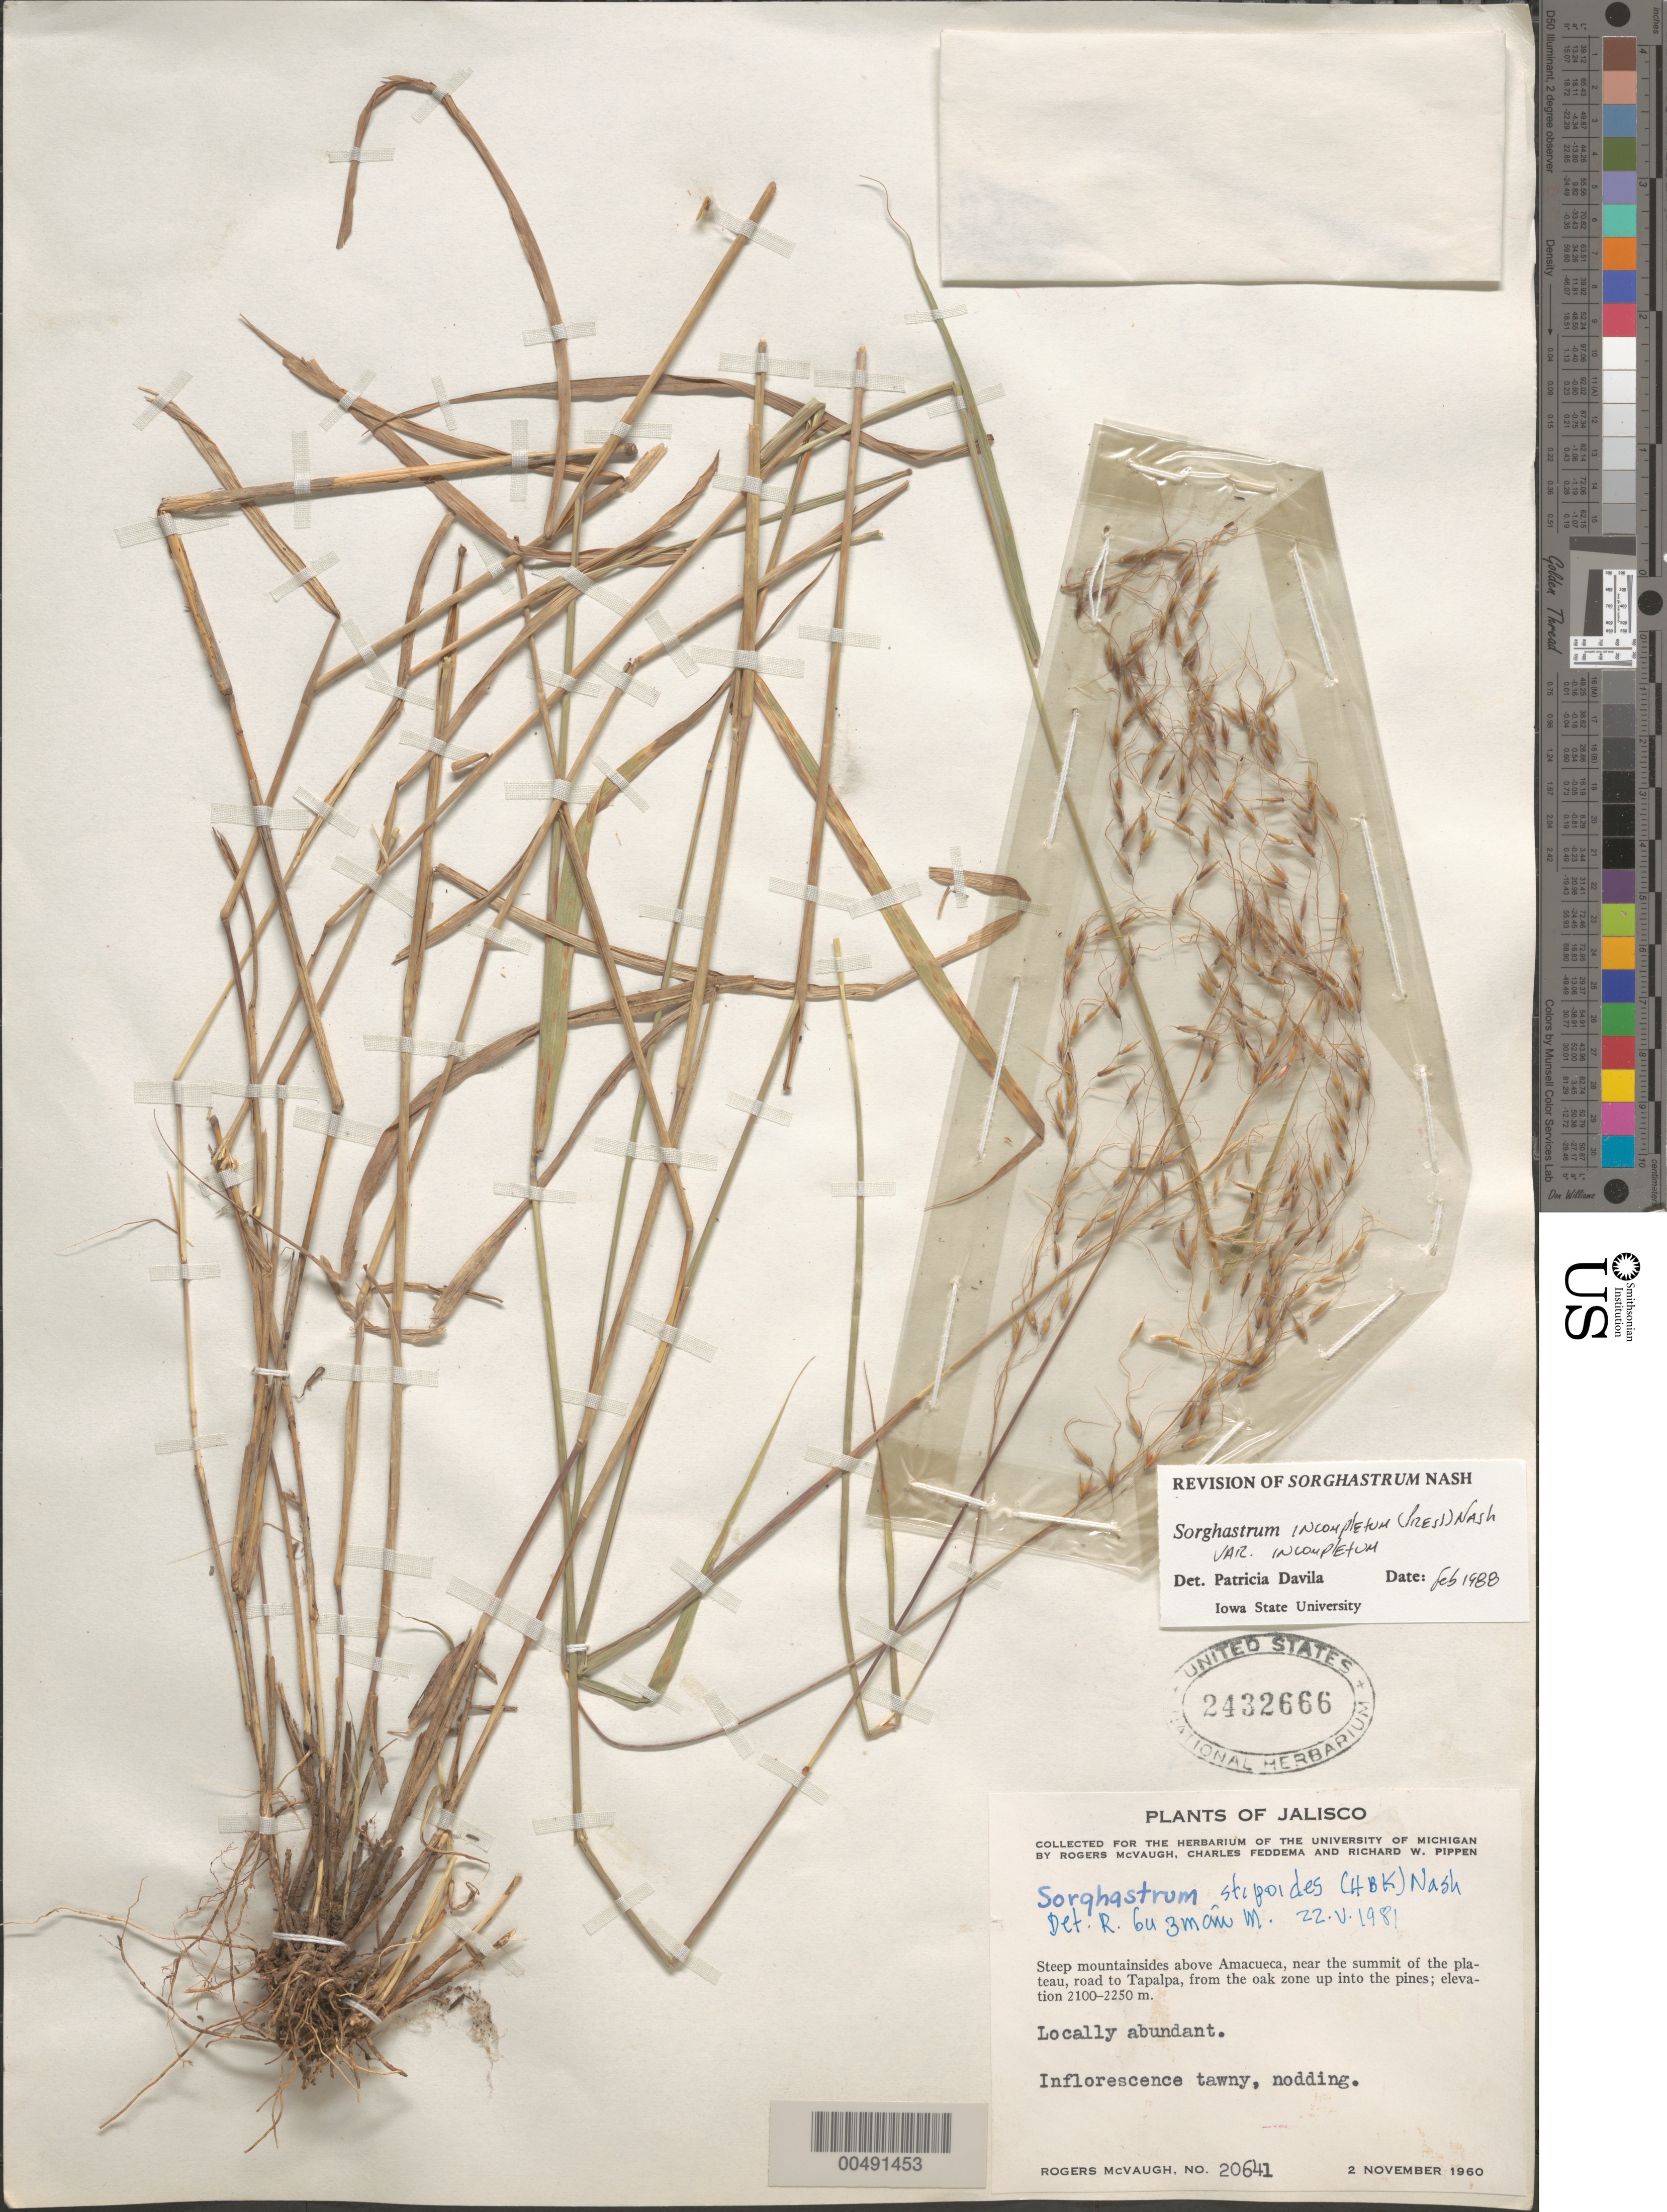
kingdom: Plantae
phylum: Tracheophyta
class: Liliopsida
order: Poales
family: Poaceae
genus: Sorghastrum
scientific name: Sorghastrum incompletum var. incompletum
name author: (J. Presl) Nash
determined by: Dávila, P. D.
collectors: R. McVaugh, C. Feddema & R. W. Pippen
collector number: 20641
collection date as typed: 2 Nov 1960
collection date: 1960-11-02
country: Mexico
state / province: Jalisco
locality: Above Amacueca, rd to Tapalpa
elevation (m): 2100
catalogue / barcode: US 2432666